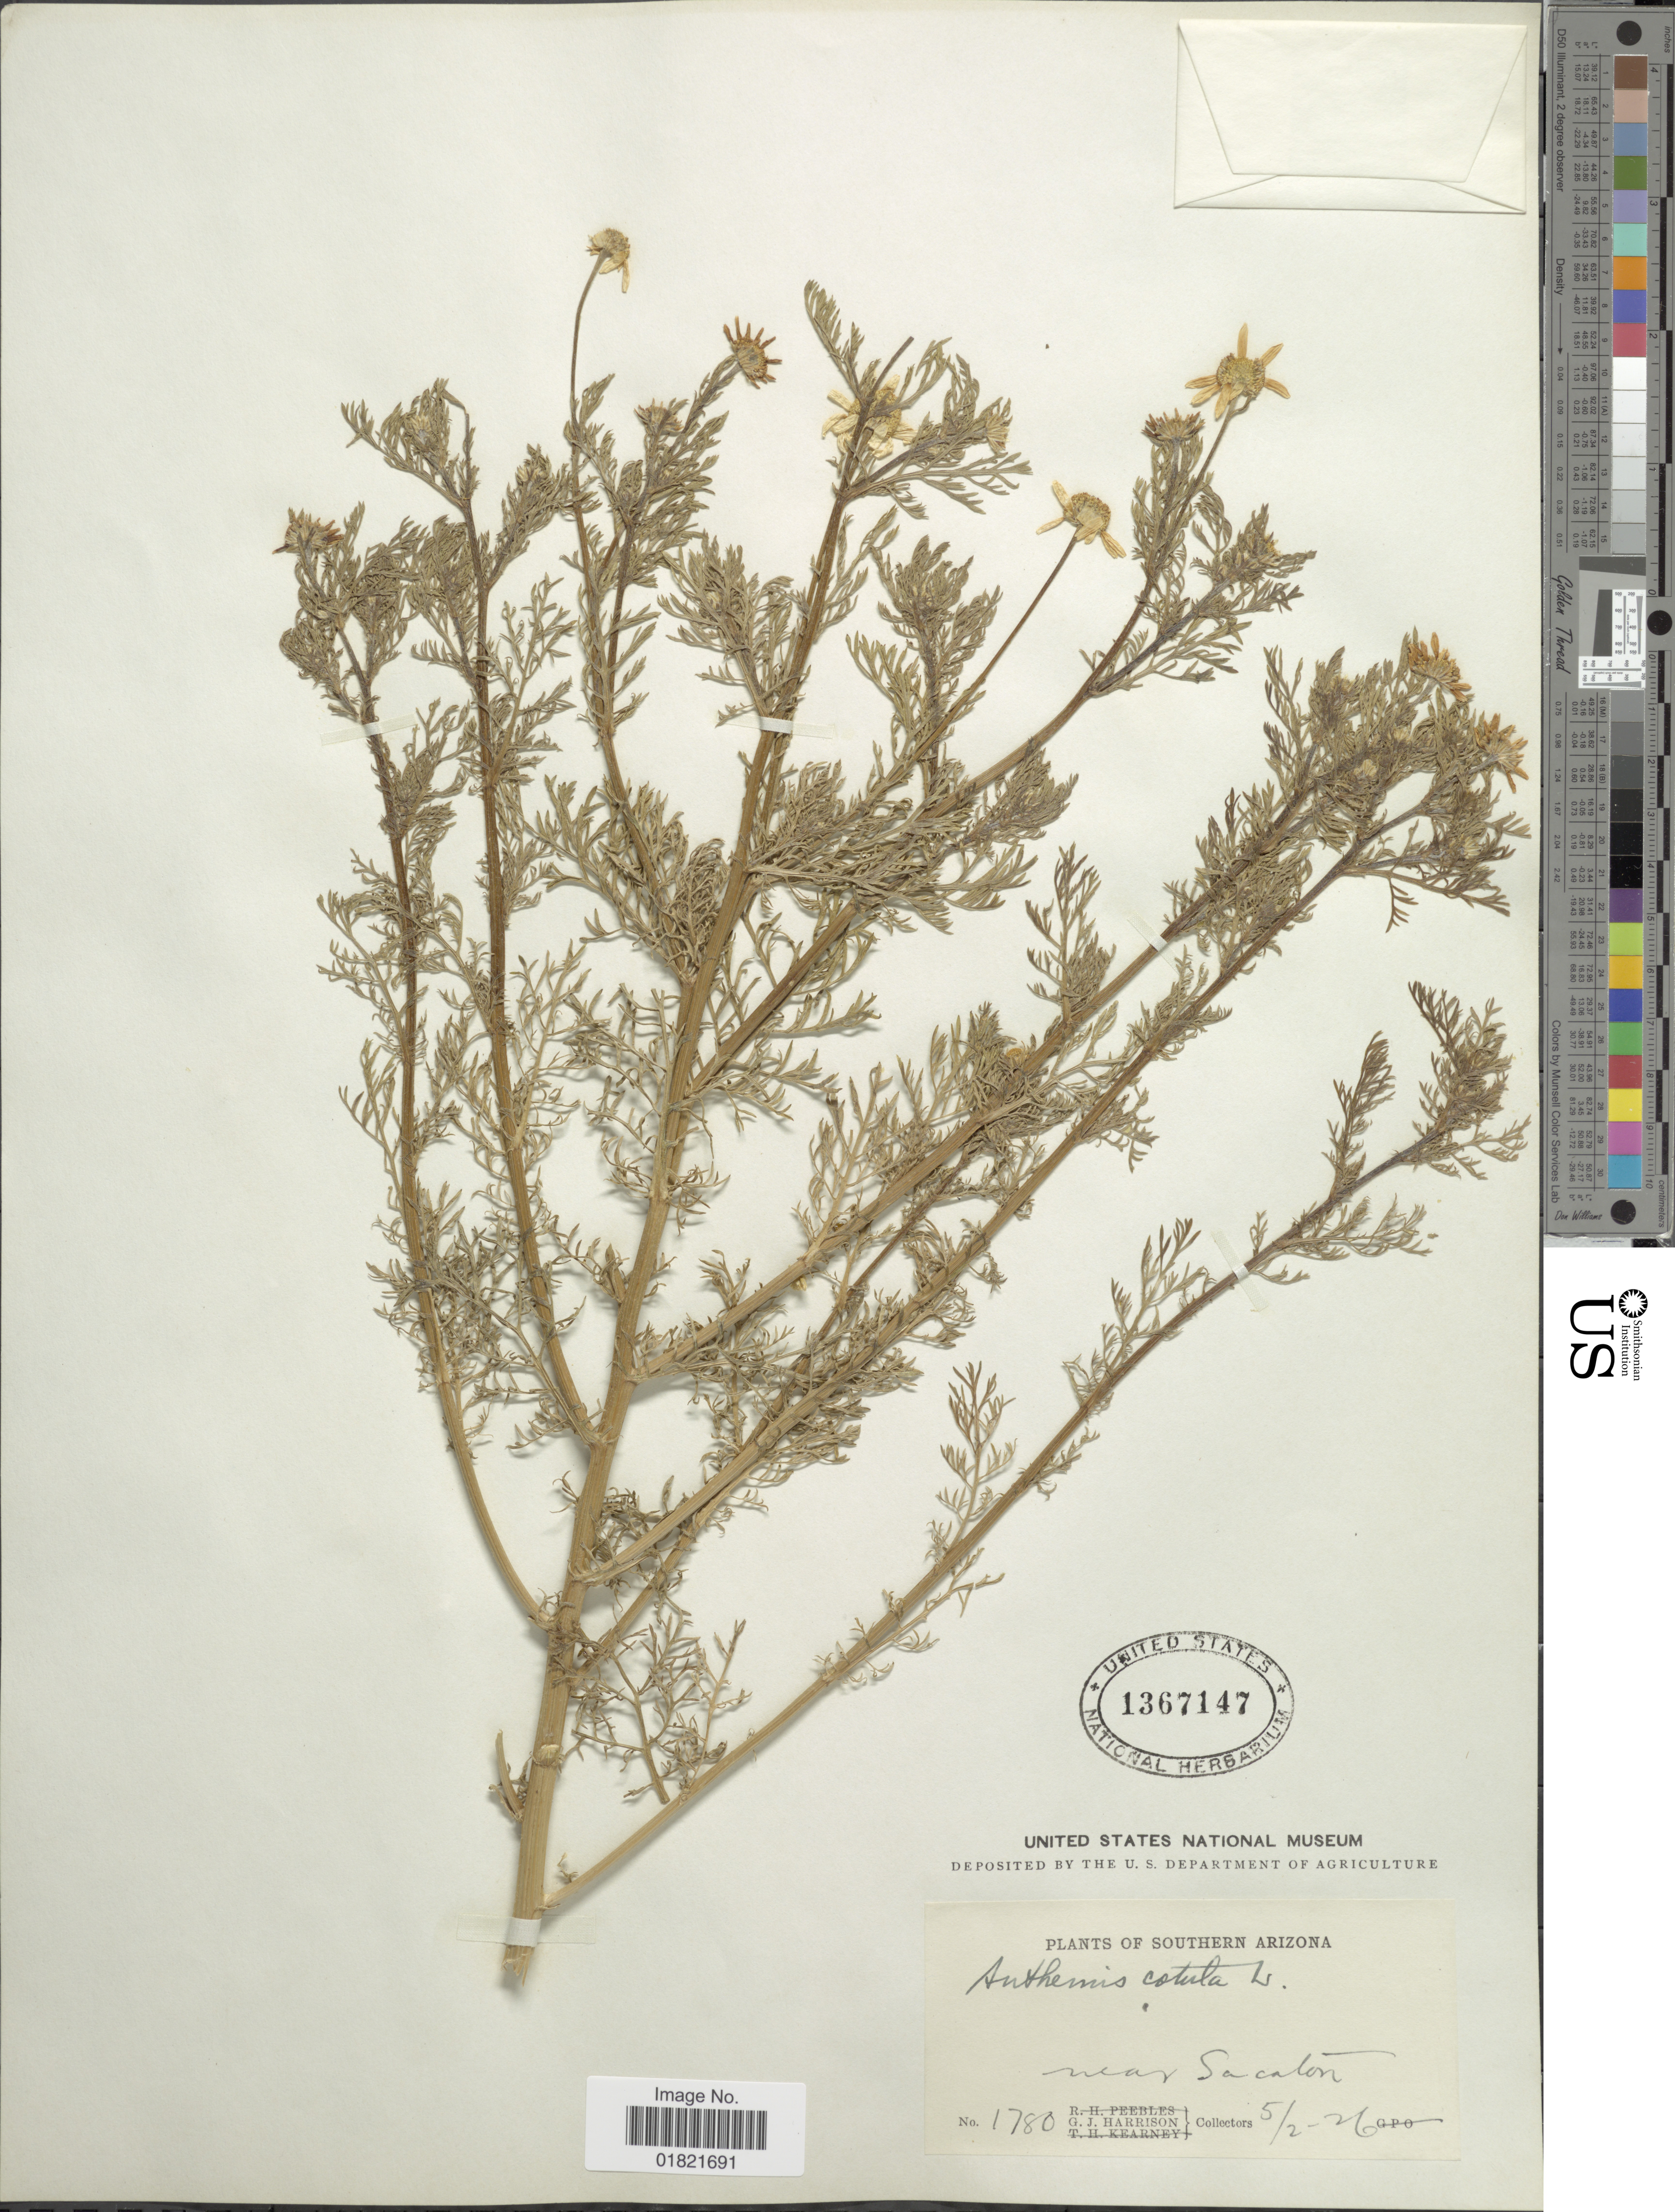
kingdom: Plantae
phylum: Tracheophyta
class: Magnoliopsida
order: Asterales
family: Asteraceae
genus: Anthemis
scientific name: Anthemis cotula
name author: L.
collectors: G. J. Harrison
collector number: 1780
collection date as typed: Transcribed d/m/y: 2/5/26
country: United States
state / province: Arizona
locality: Southern Arizona, near Sacaton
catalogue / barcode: US 1367147